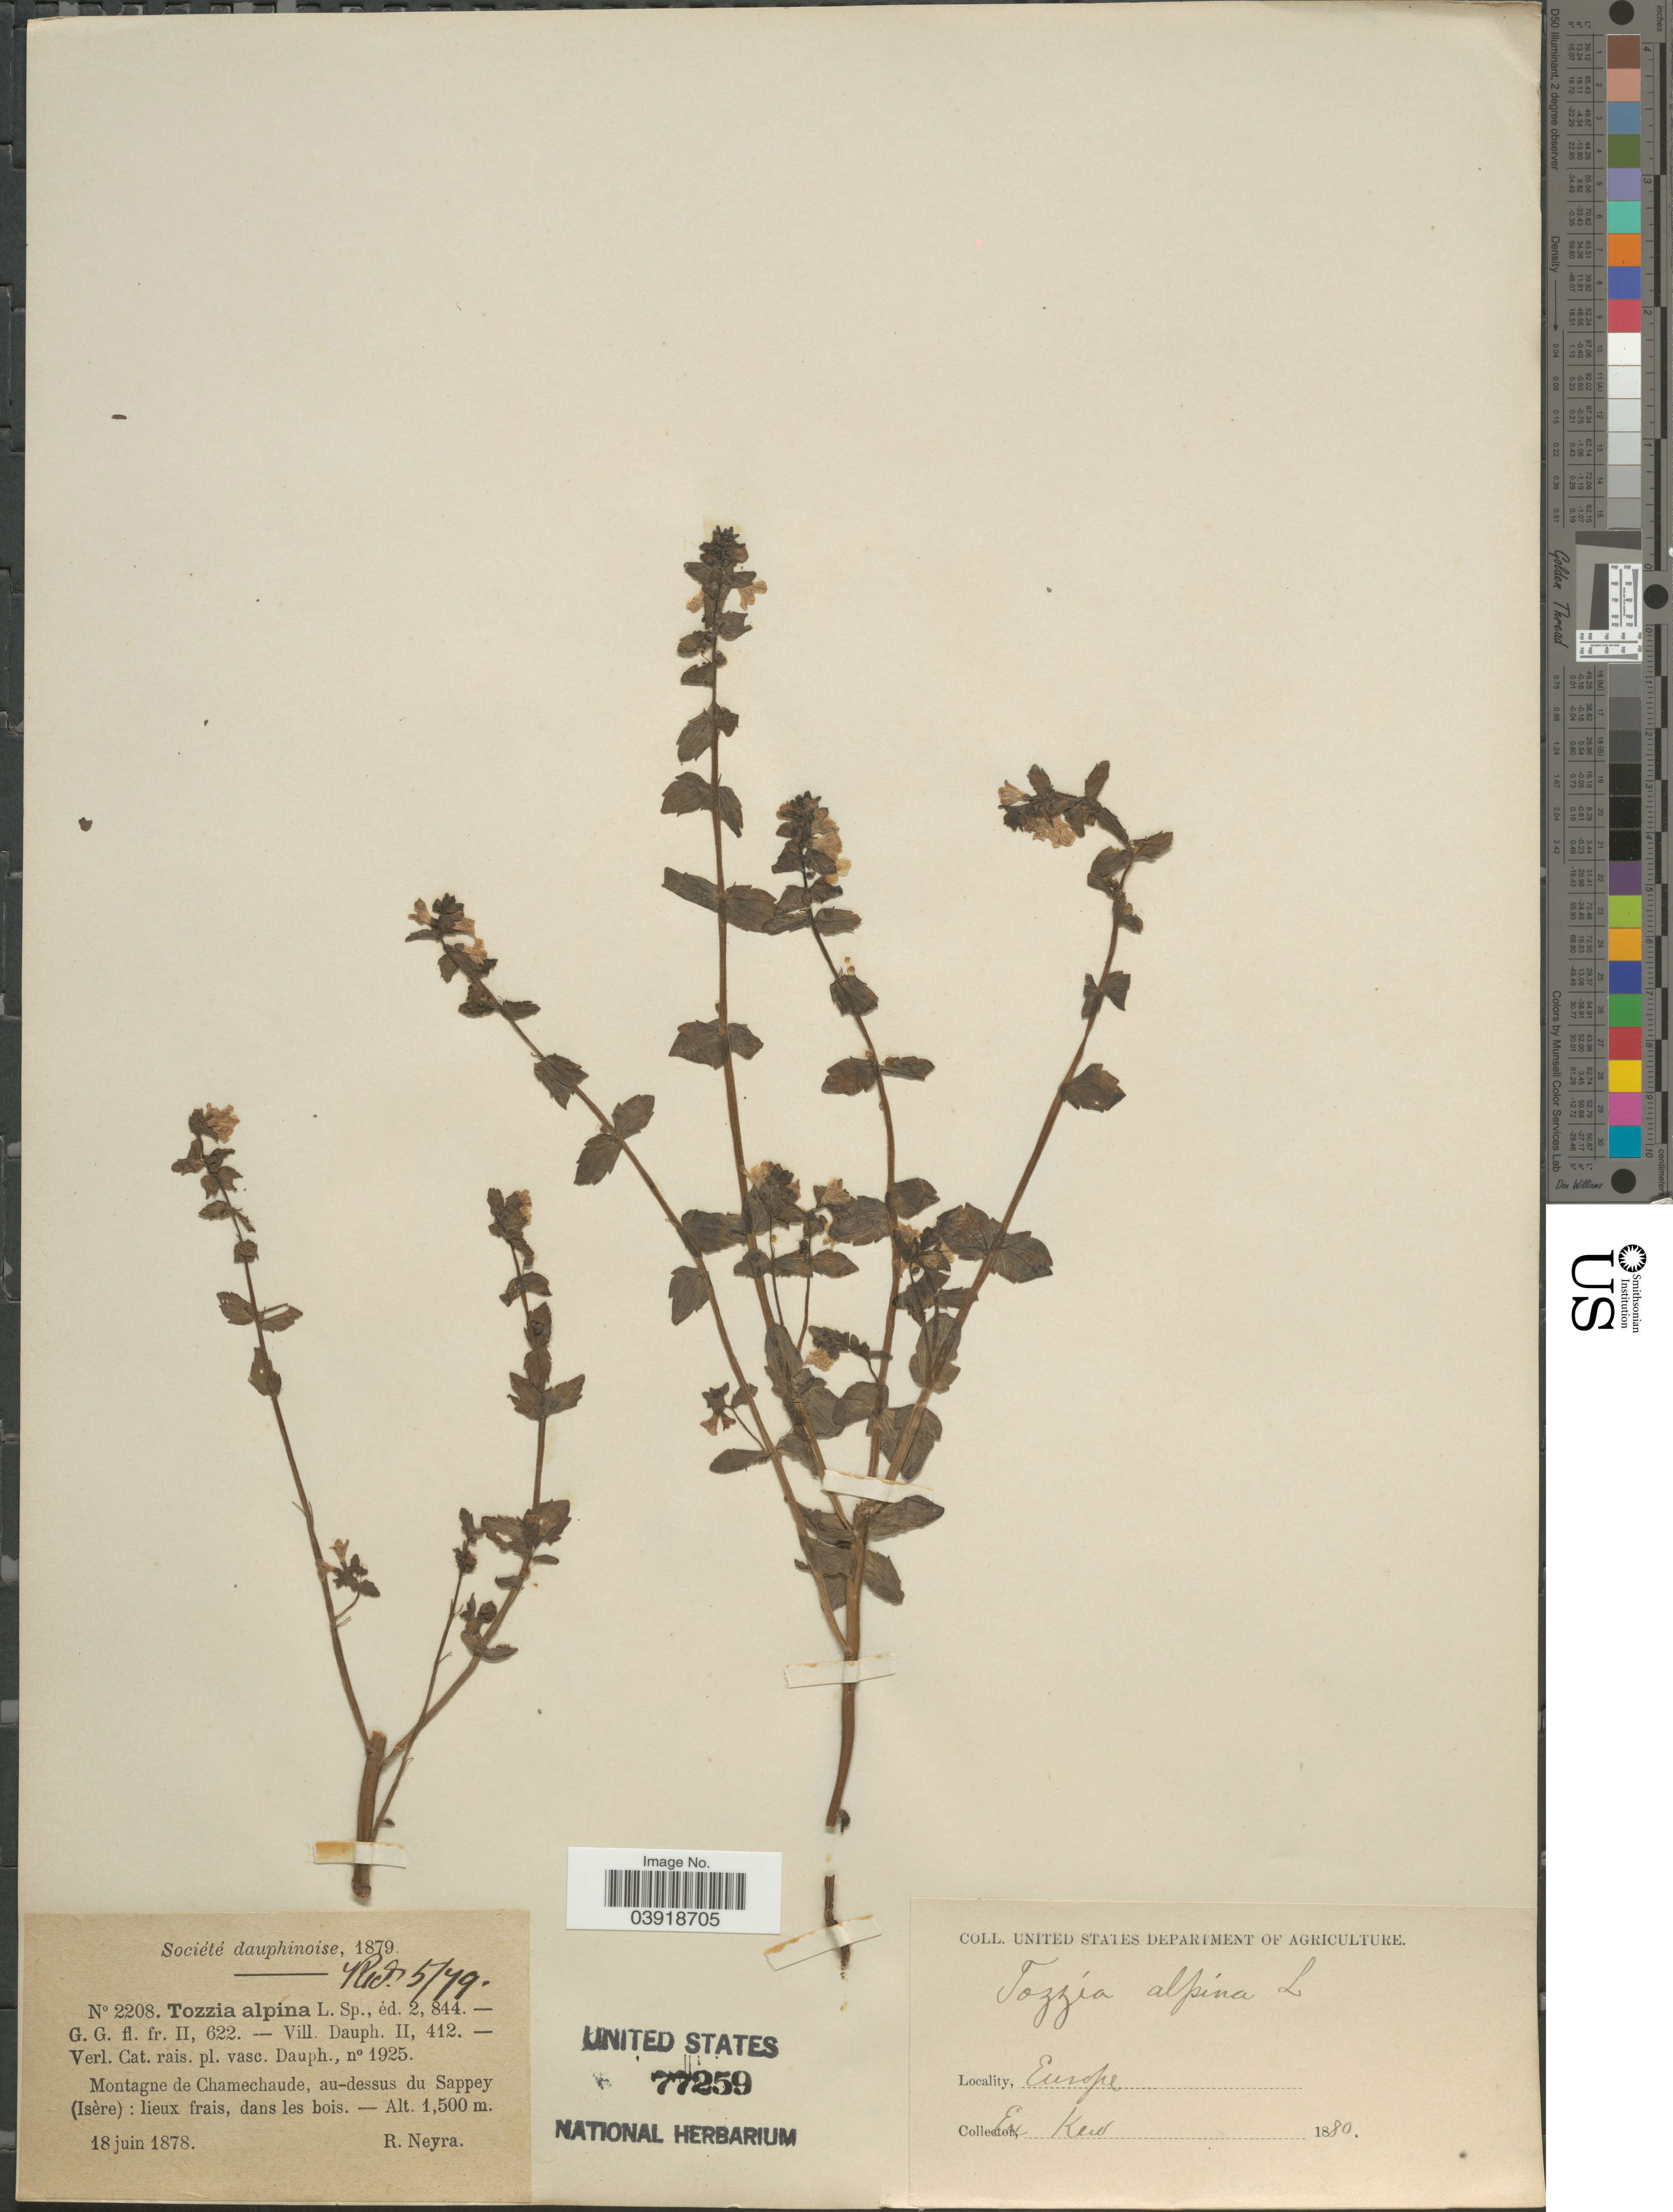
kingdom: Plantae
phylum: Tracheophyta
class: Magnoliopsida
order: Lamiales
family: Orobanchaceae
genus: Tozzia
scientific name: Tozzia alpina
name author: L.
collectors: R. Neyra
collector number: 2208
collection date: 1878-06-18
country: France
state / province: Auvergne-Rhône-Alpes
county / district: Isère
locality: Montagne de Chamechaude, au-dessus du Sappey (Isère) : lieux frais, dans les bois. Europe.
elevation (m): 1500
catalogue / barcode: US 77259